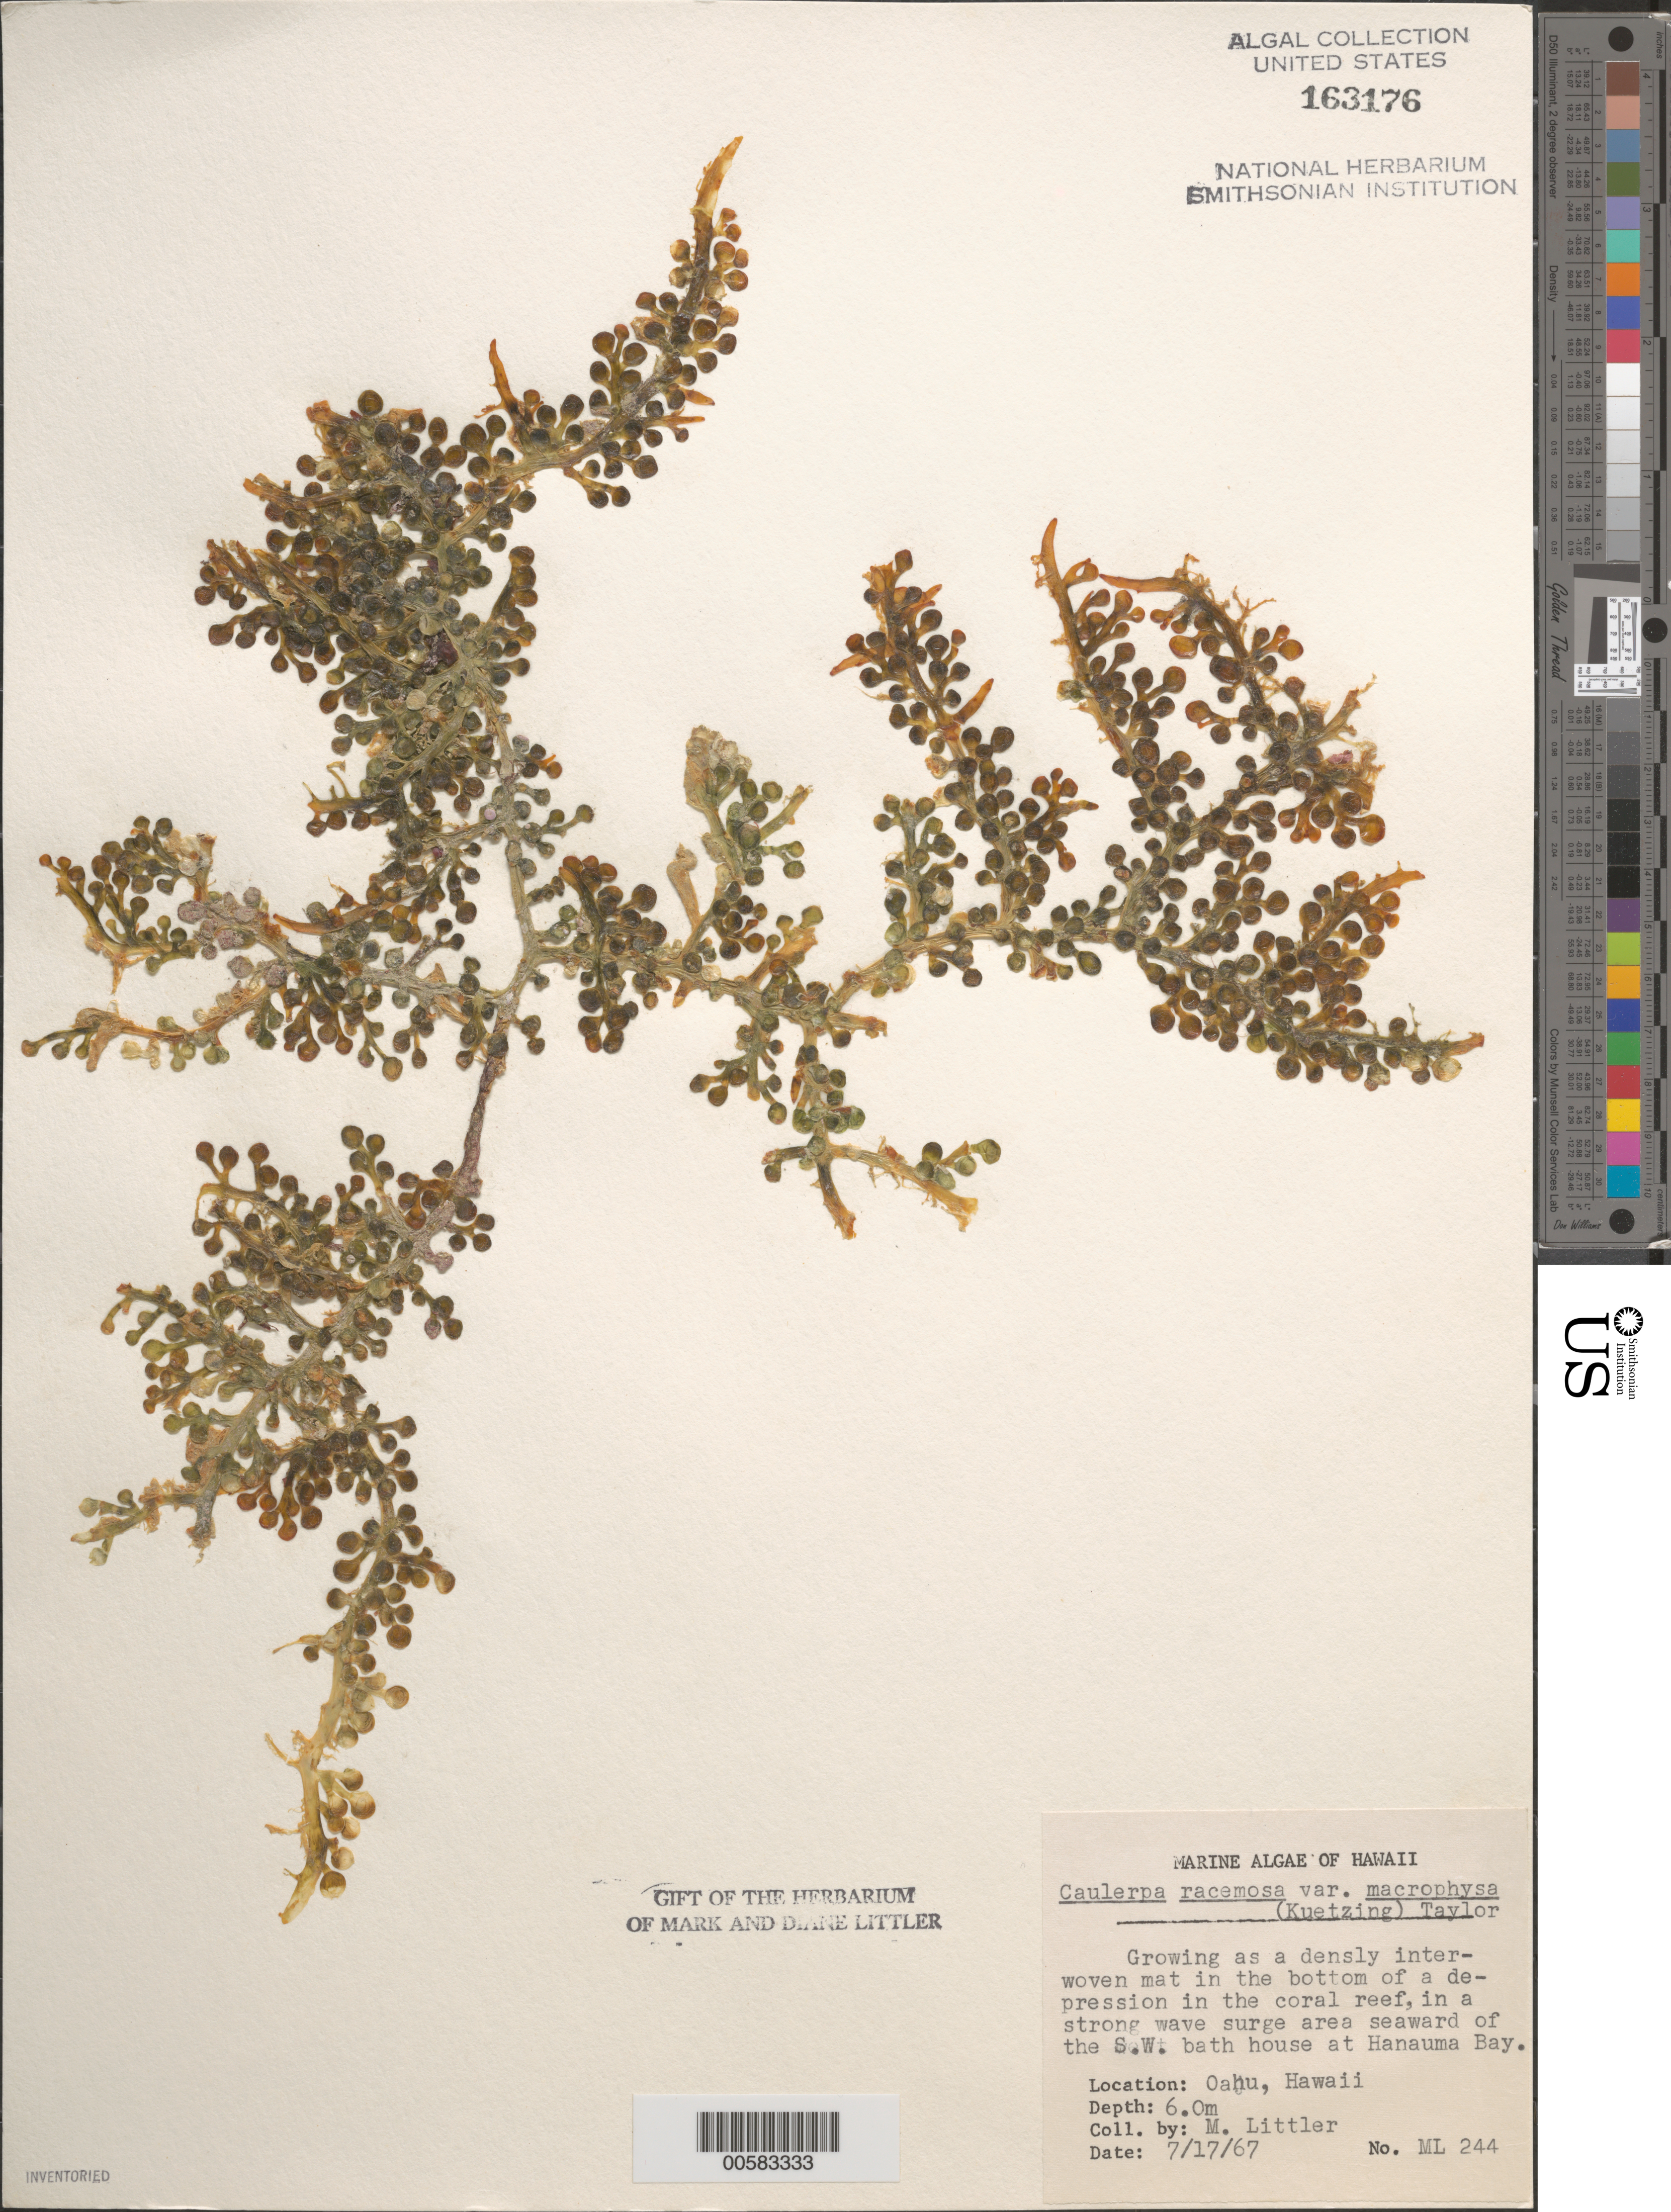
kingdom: Plantae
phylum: Chlorophyta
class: Ulvophyceae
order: Bryopsidales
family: Caulerpaceae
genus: Caulerpa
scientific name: Caulerpa racemosa var. macrophysa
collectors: M. M. Littler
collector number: ML 244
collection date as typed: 17 Jul 1967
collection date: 1967-07-17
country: United States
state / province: Hawaii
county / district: Honolulu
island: Oahu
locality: Hanauma Bay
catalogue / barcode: US 163176